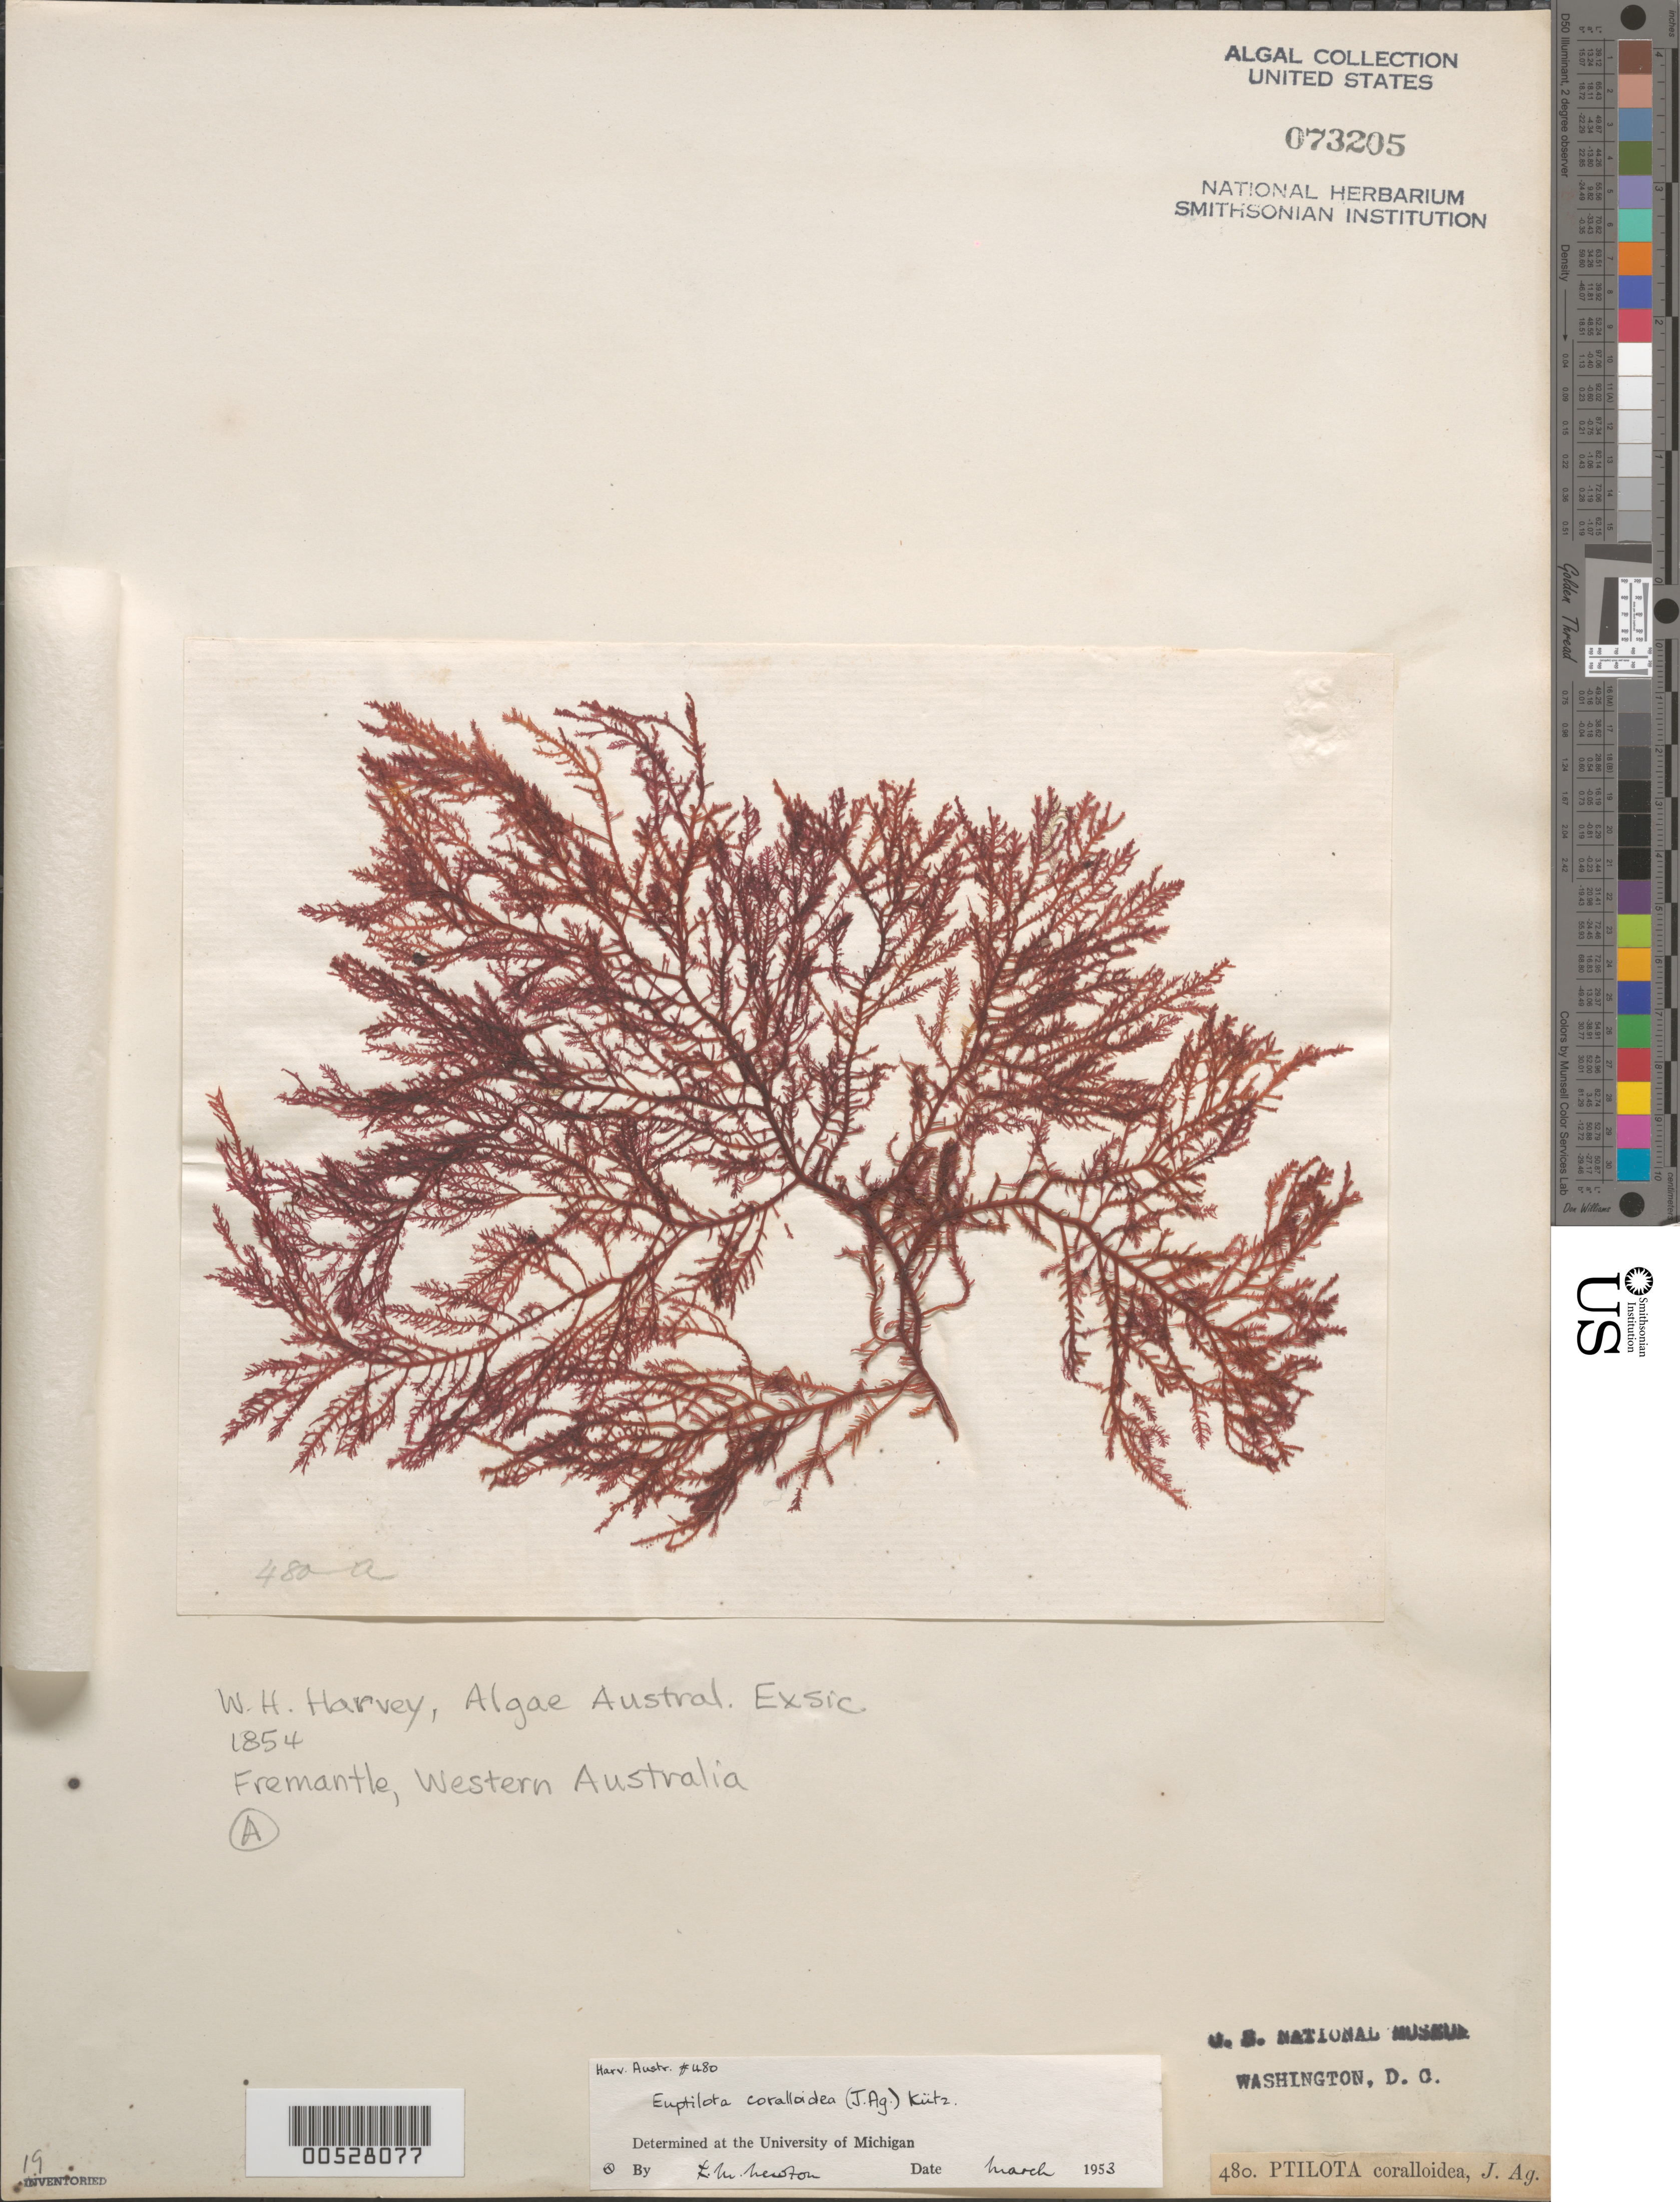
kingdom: Plantae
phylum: Rhodophyta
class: Florideophyceae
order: Ceramiales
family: Callithamniaceae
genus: Euptilota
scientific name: Euptilota articulata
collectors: W. Harvey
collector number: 480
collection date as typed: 1854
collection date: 1854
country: Australia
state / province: Western Australia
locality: Fremantle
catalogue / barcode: US 73205